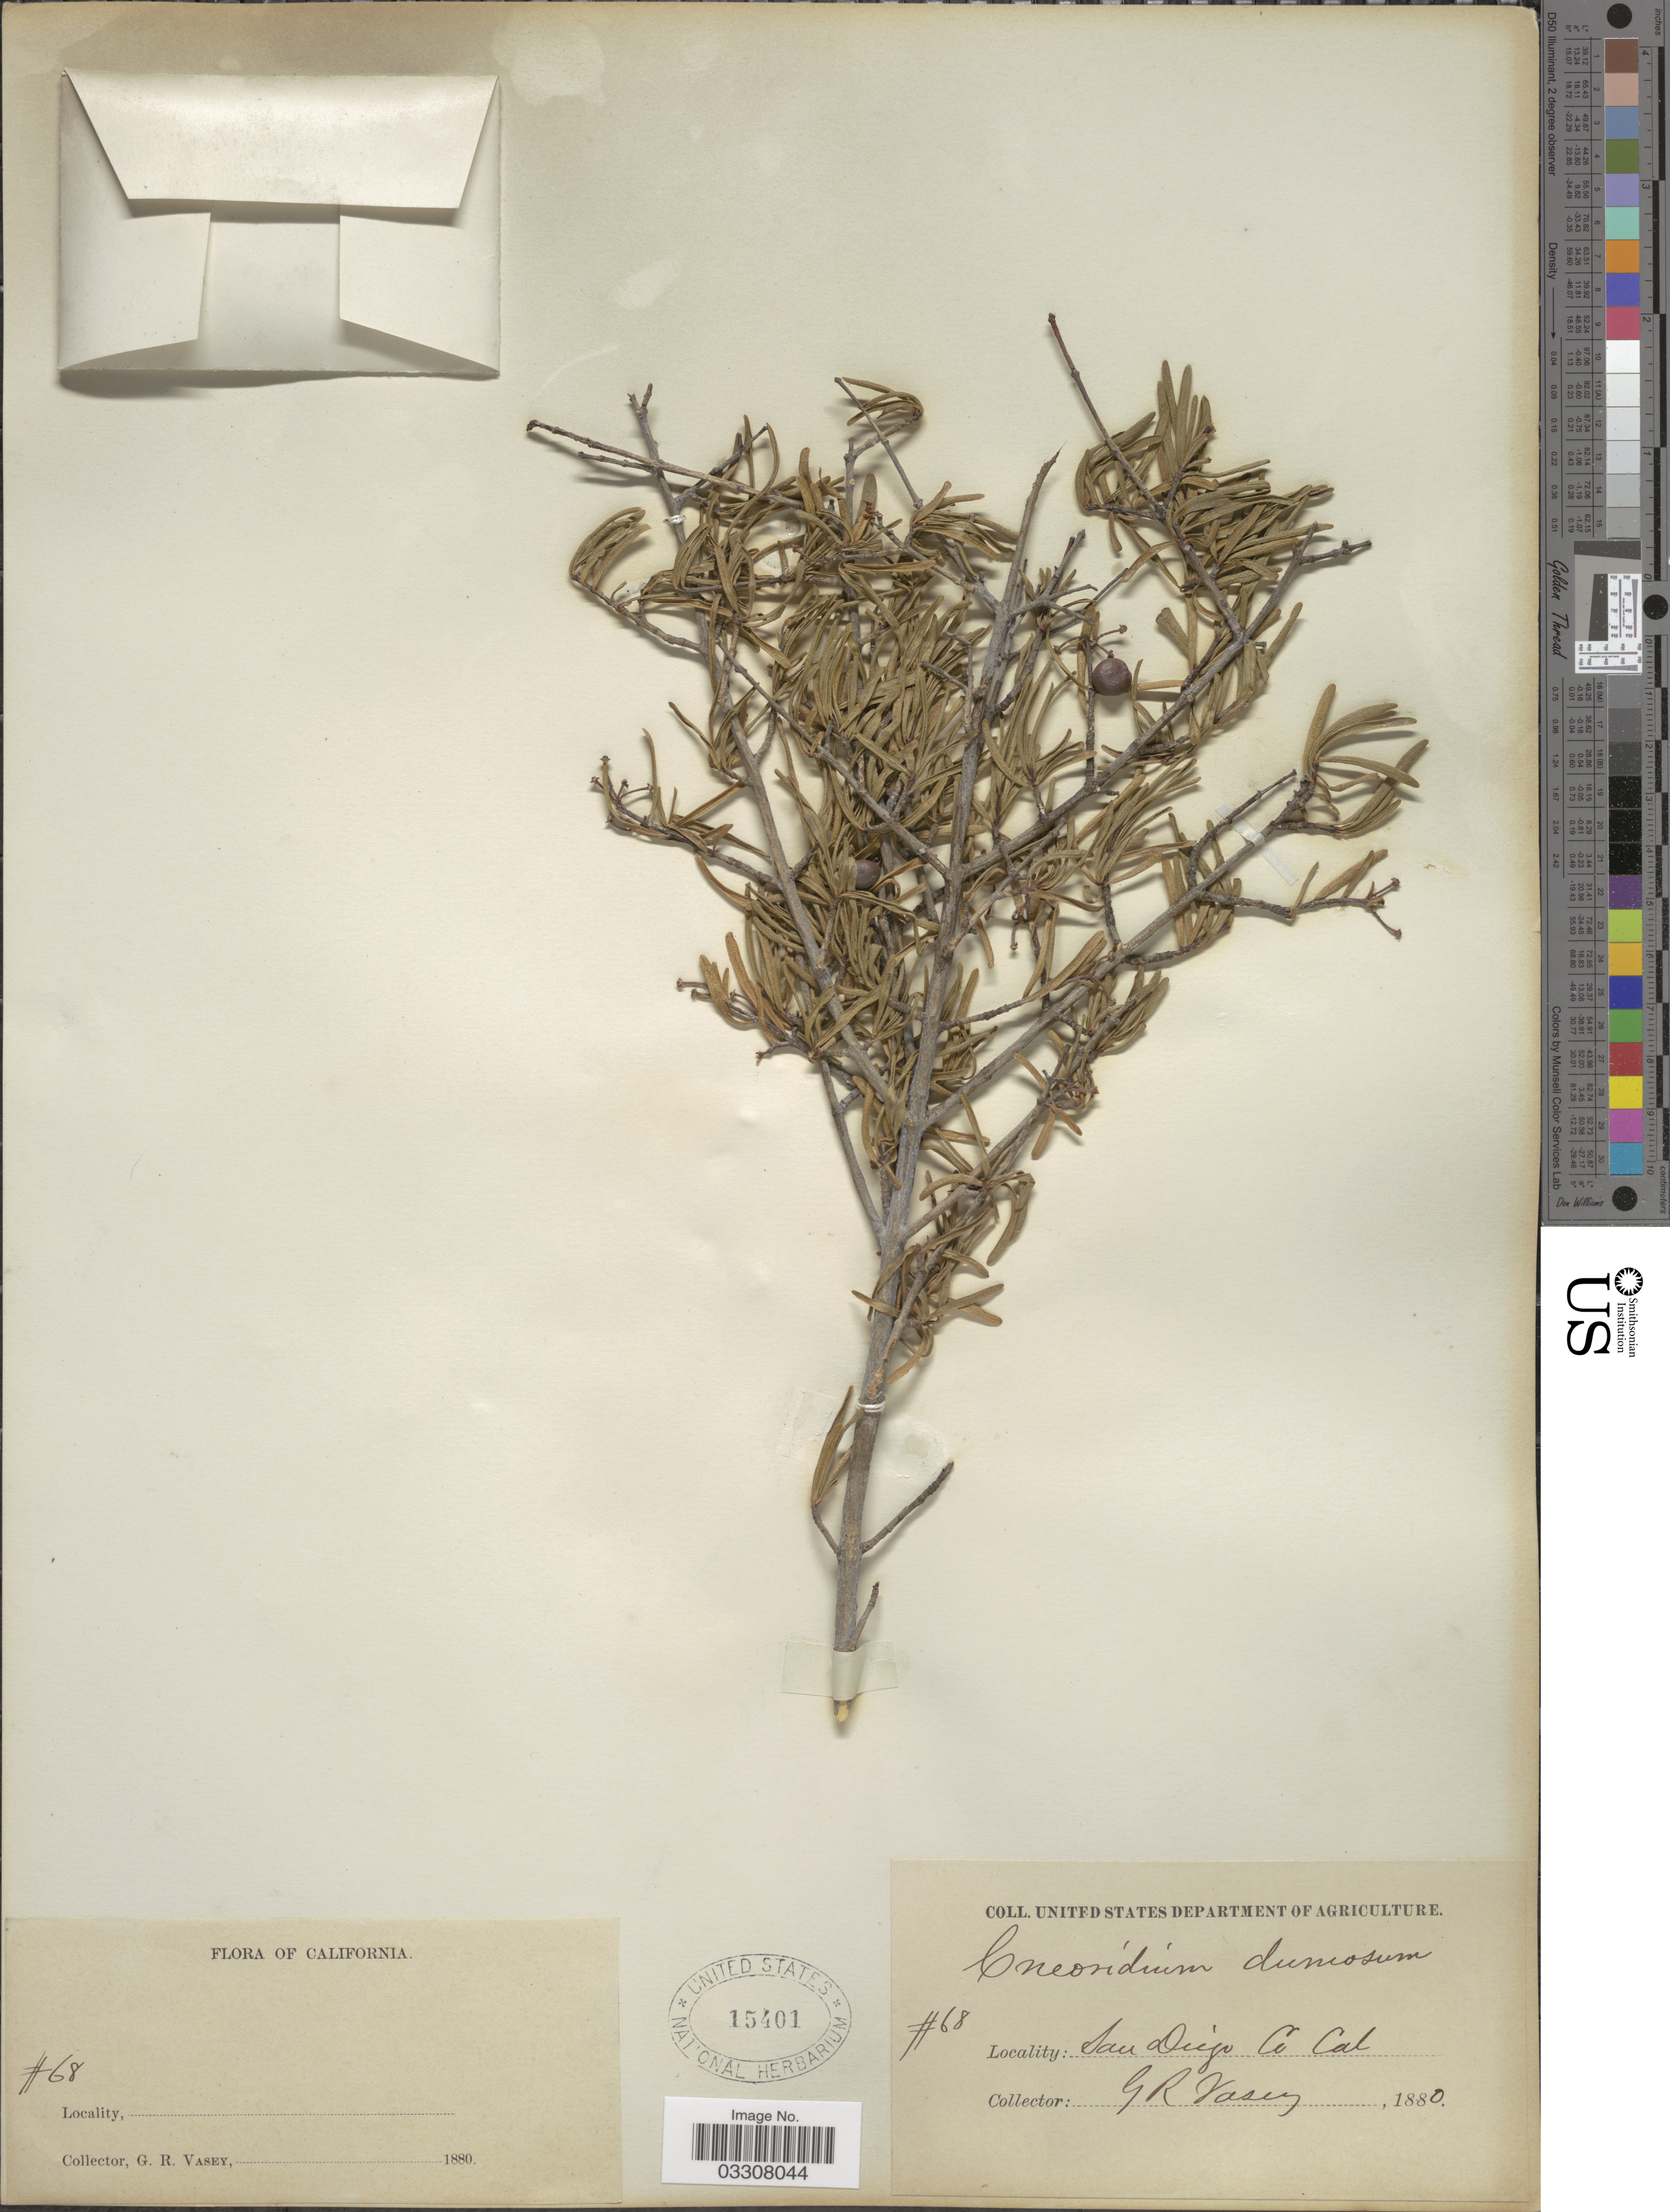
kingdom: Plantae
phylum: Tracheophyta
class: Magnoliopsida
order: Sapindales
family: Rutaceae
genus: Cneoridium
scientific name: Cneoridium dumosum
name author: (Nutt. ex Torr. & A. Gray) Hook. f. ex Baill.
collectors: G. R. Vasey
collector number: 68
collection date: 1880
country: United States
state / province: California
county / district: San Diego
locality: San Diego Co Cal.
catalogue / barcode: US 15401